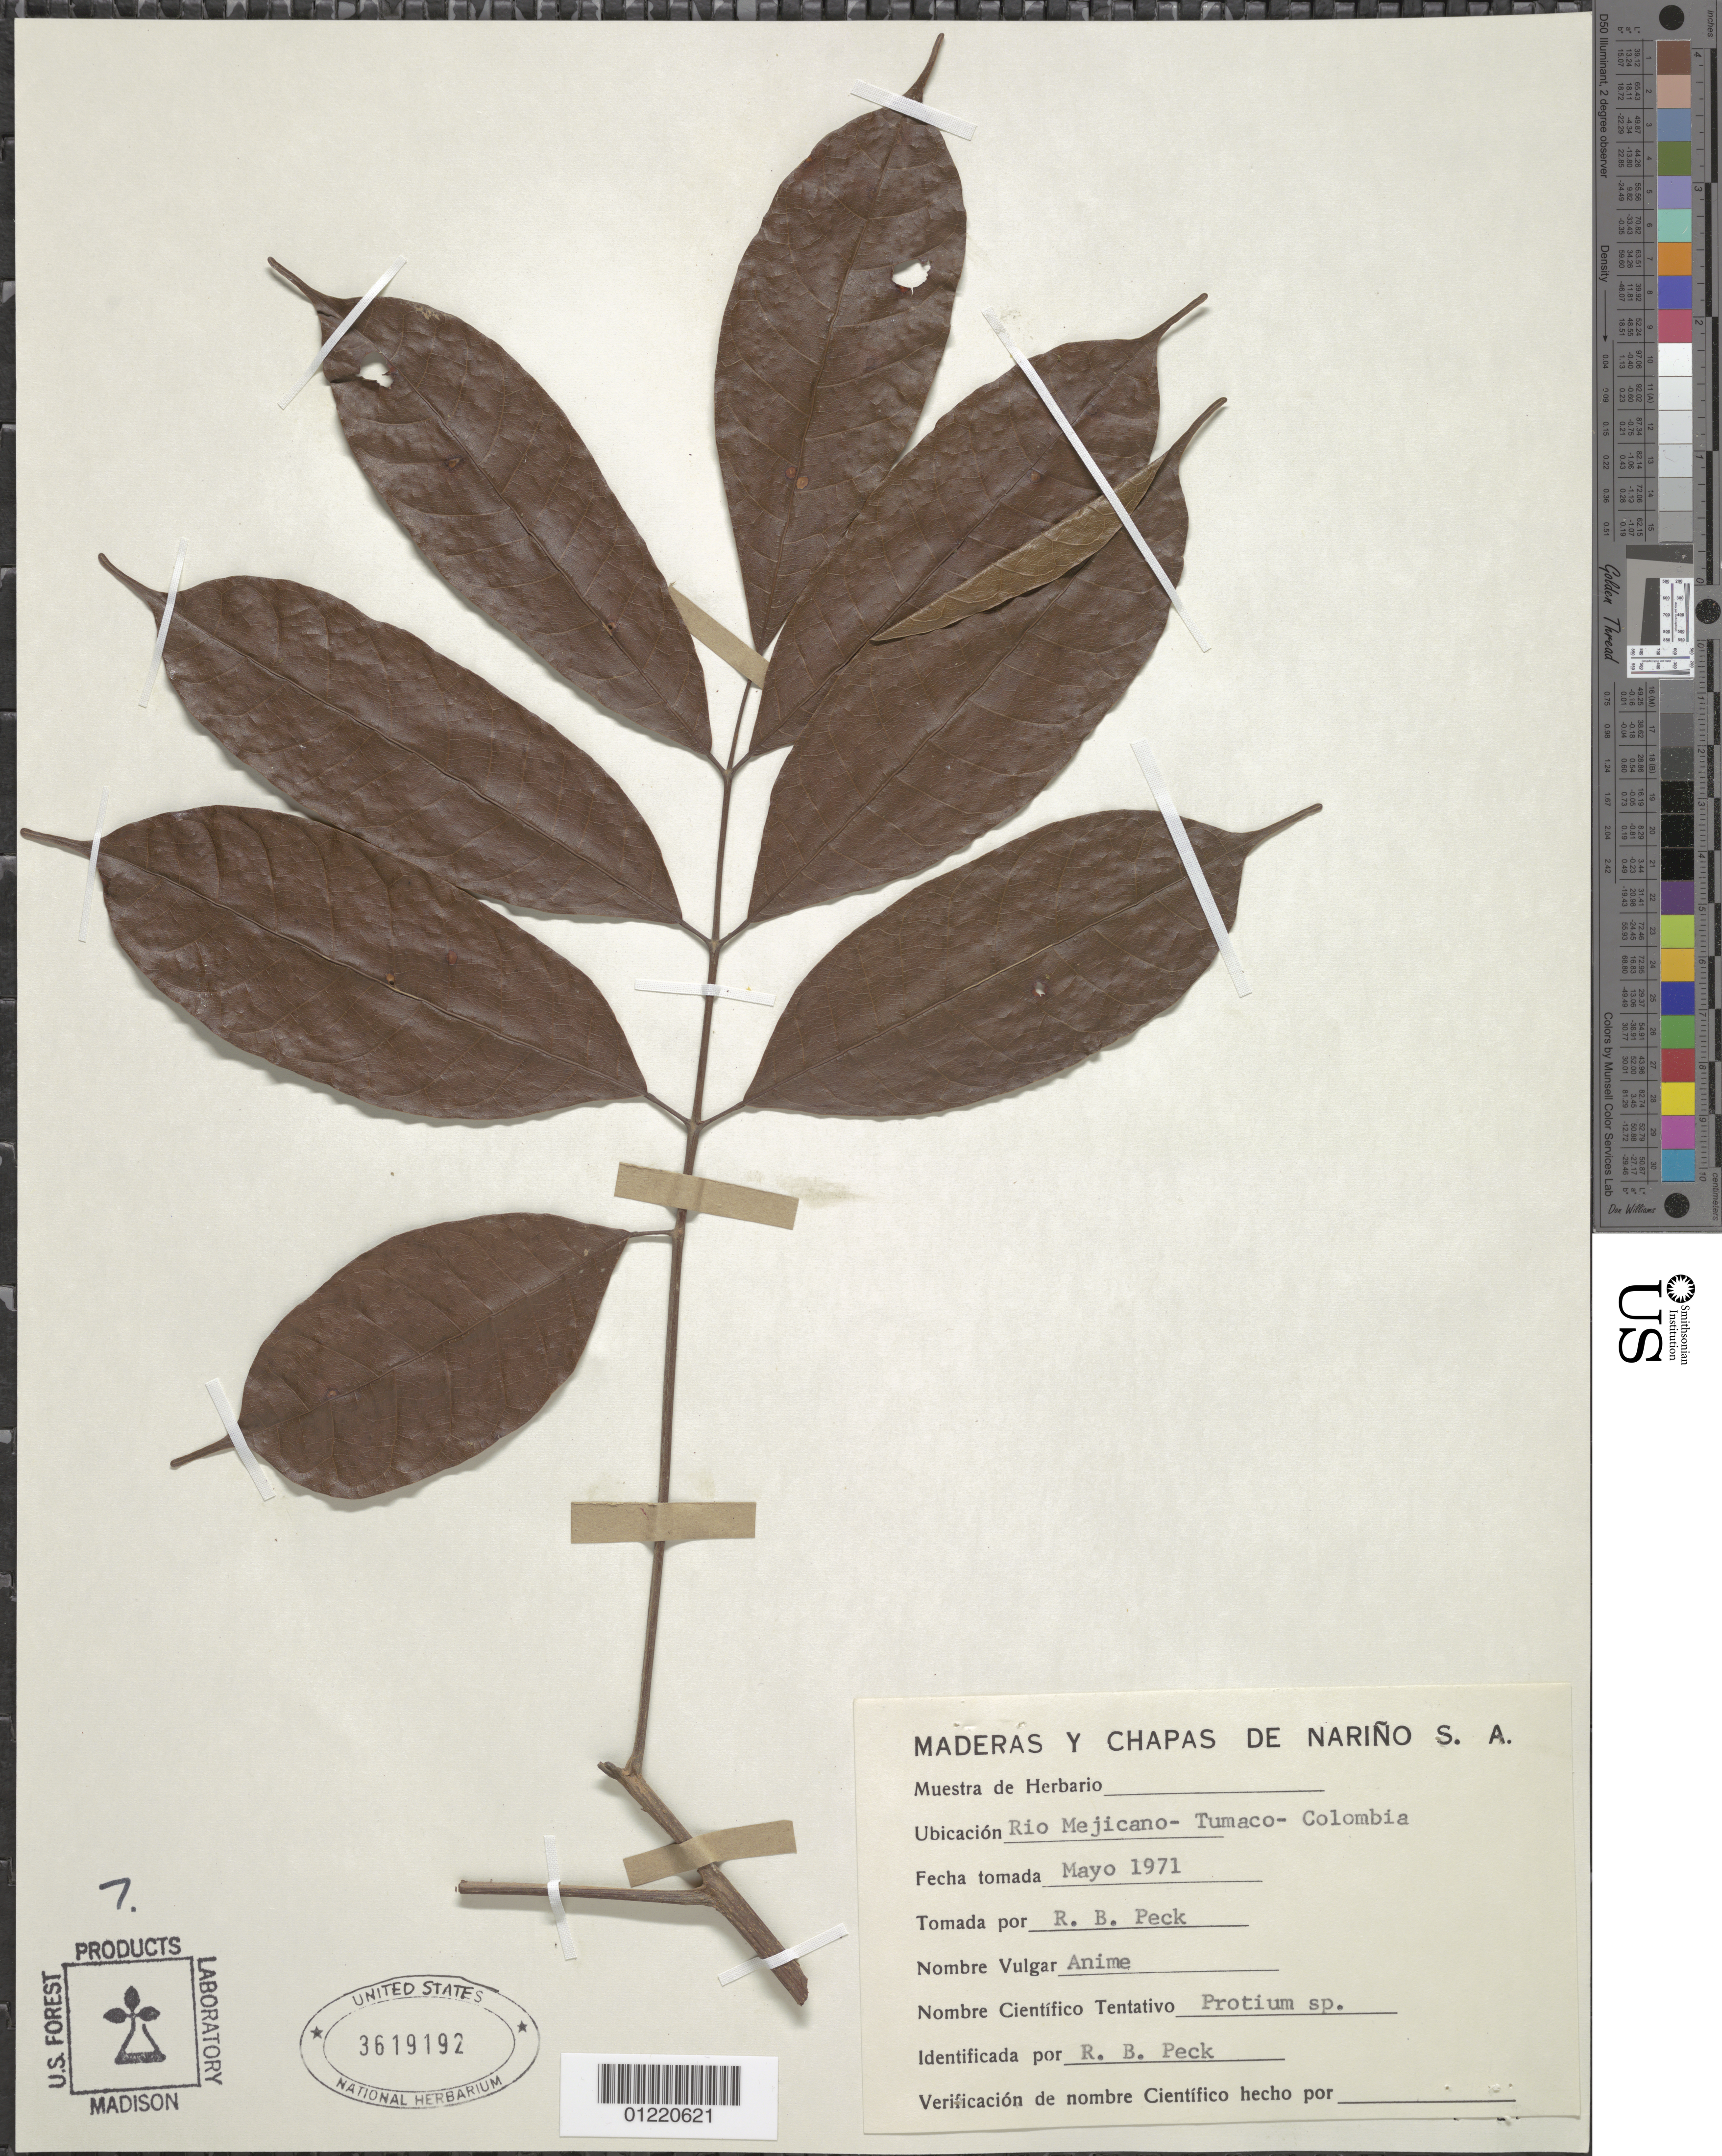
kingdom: Plantae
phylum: Tracheophyta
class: Magnoliopsida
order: Sapindales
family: Burseraceae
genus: Protium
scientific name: Protium sagotianum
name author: Marchand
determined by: Daly, D.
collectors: R. Peck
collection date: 1971-05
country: Colombia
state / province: Nariño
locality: Rio Mejicano; Tumaco.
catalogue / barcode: US 3619192